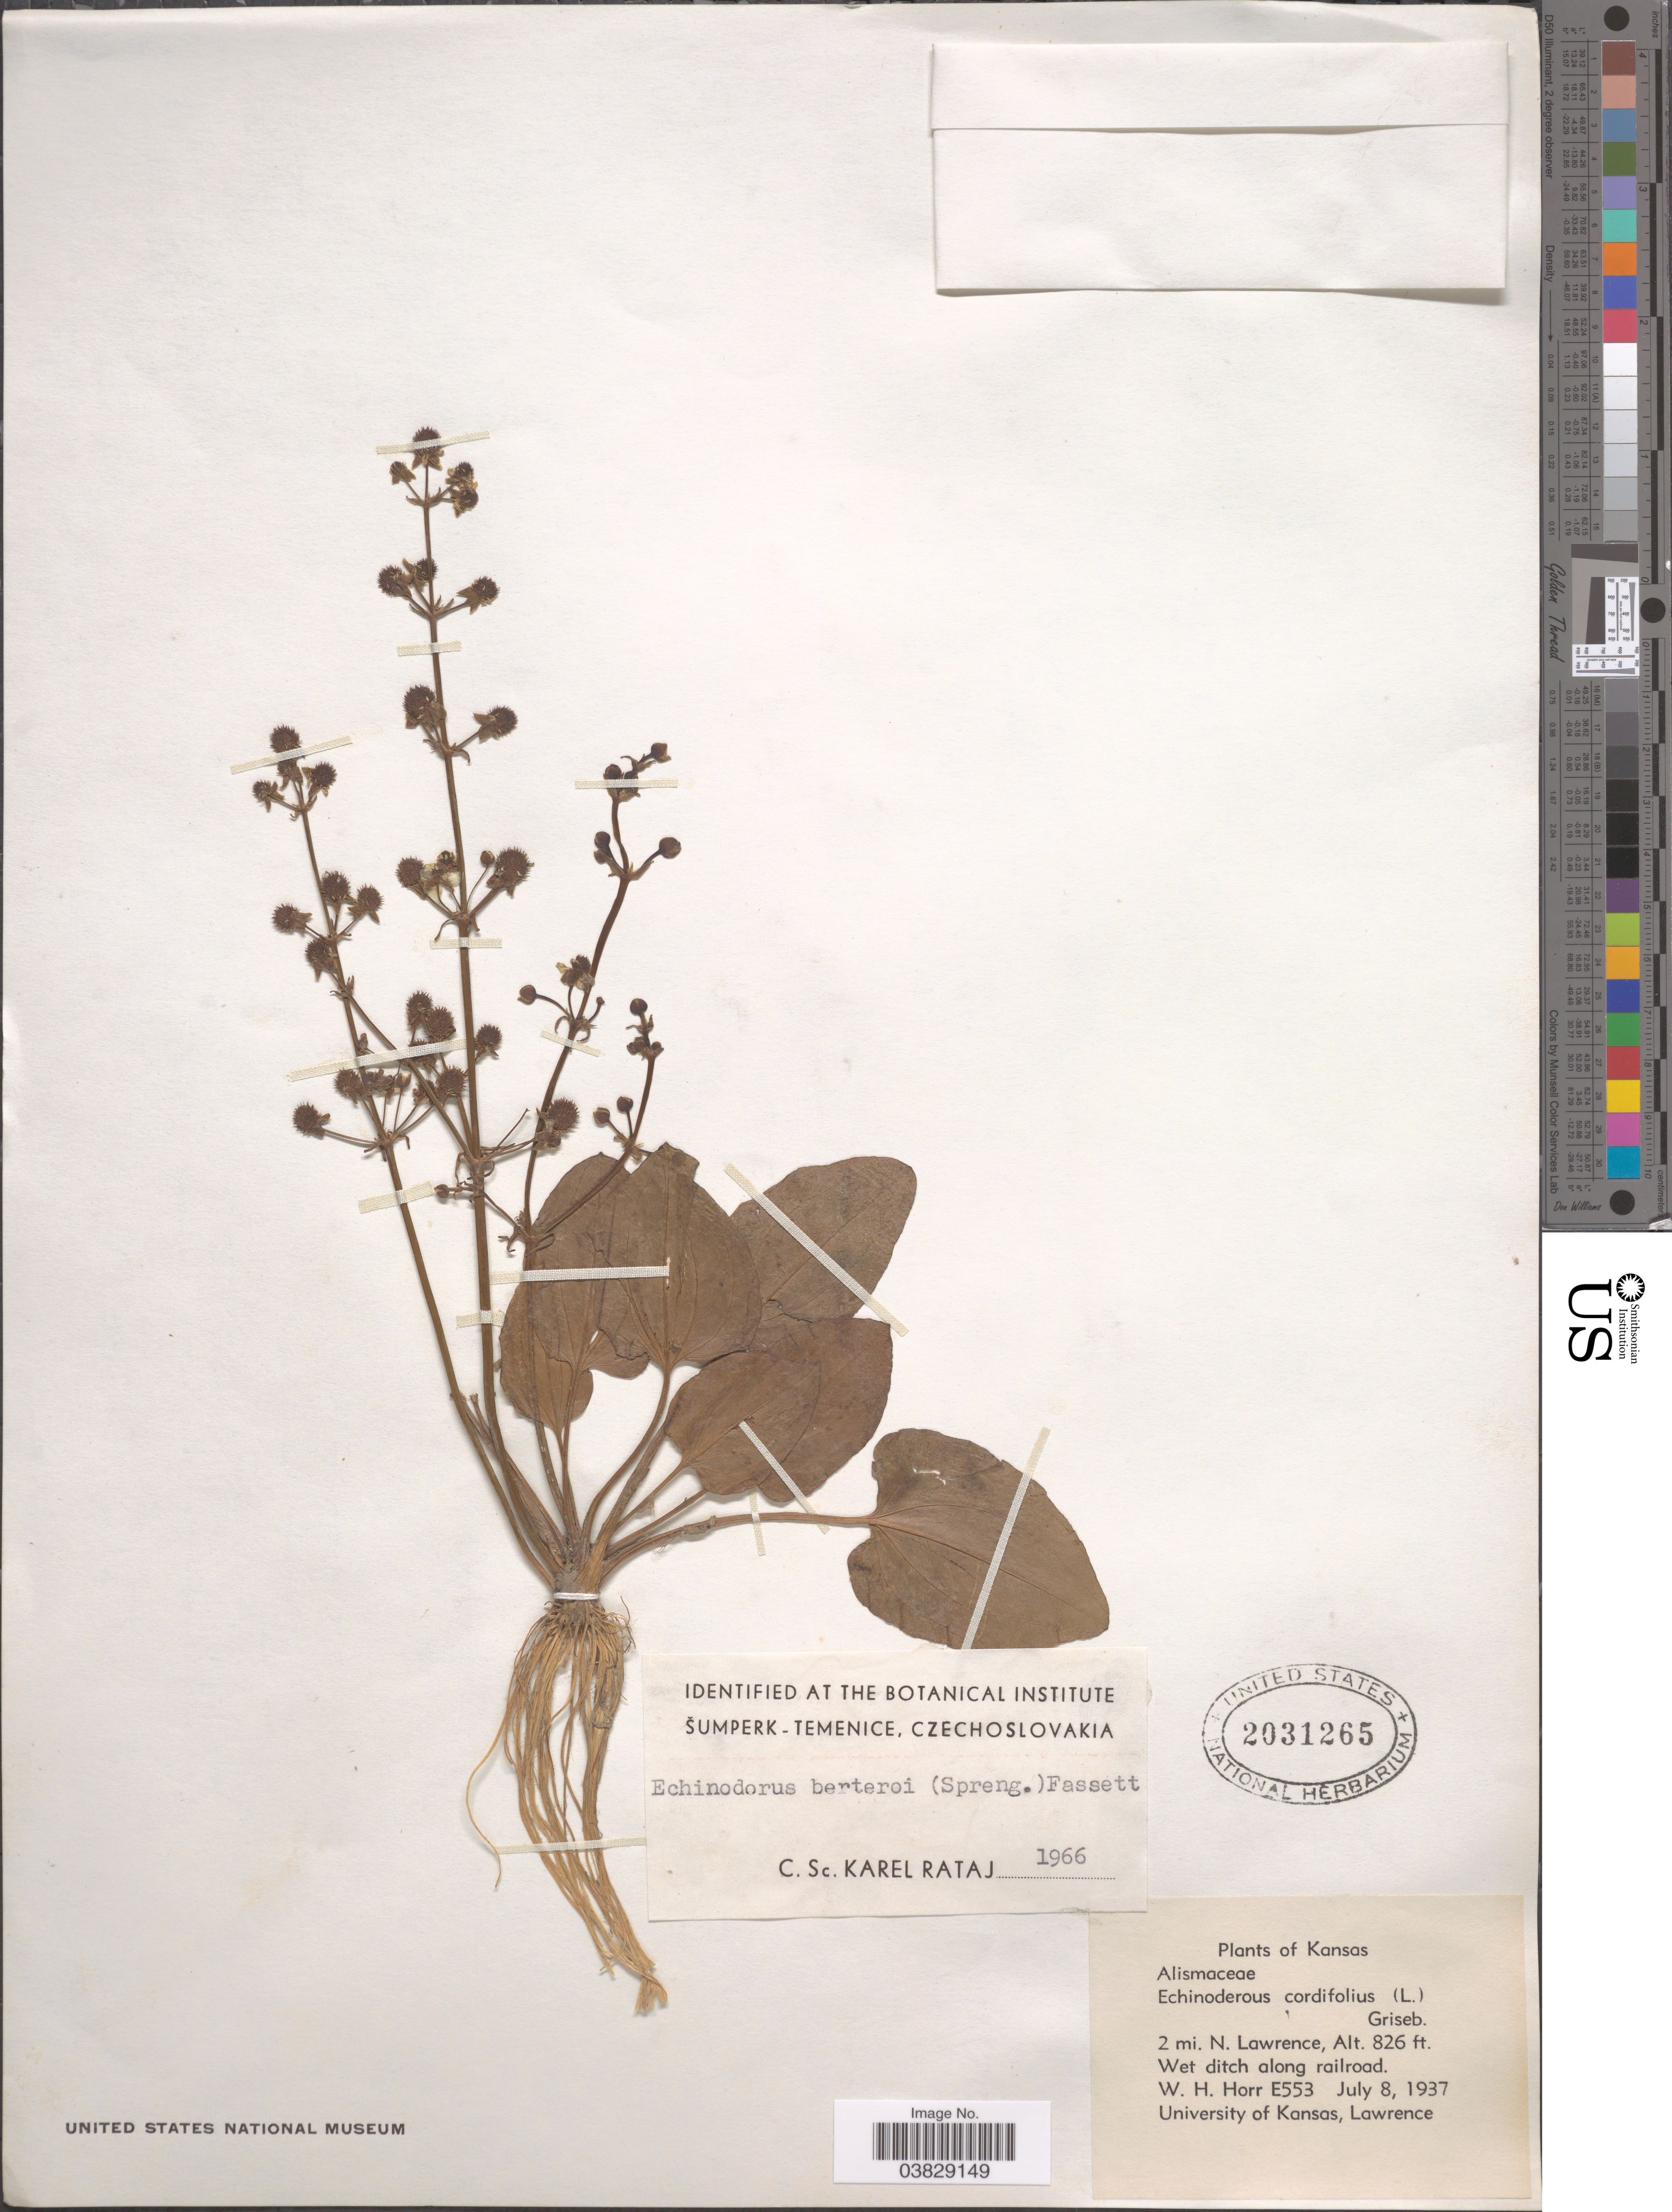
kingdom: Plantae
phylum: Tracheophyta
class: Liliopsida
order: Alismatales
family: Alismataceae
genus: Echinodorus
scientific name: Echinodorus berteroi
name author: (Spreng.) Fassett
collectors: W. H. Horr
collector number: E553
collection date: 1937-07-08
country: United States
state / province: Kansas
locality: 2 mi. N. Lawrence.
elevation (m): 252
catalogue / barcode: US 2031265